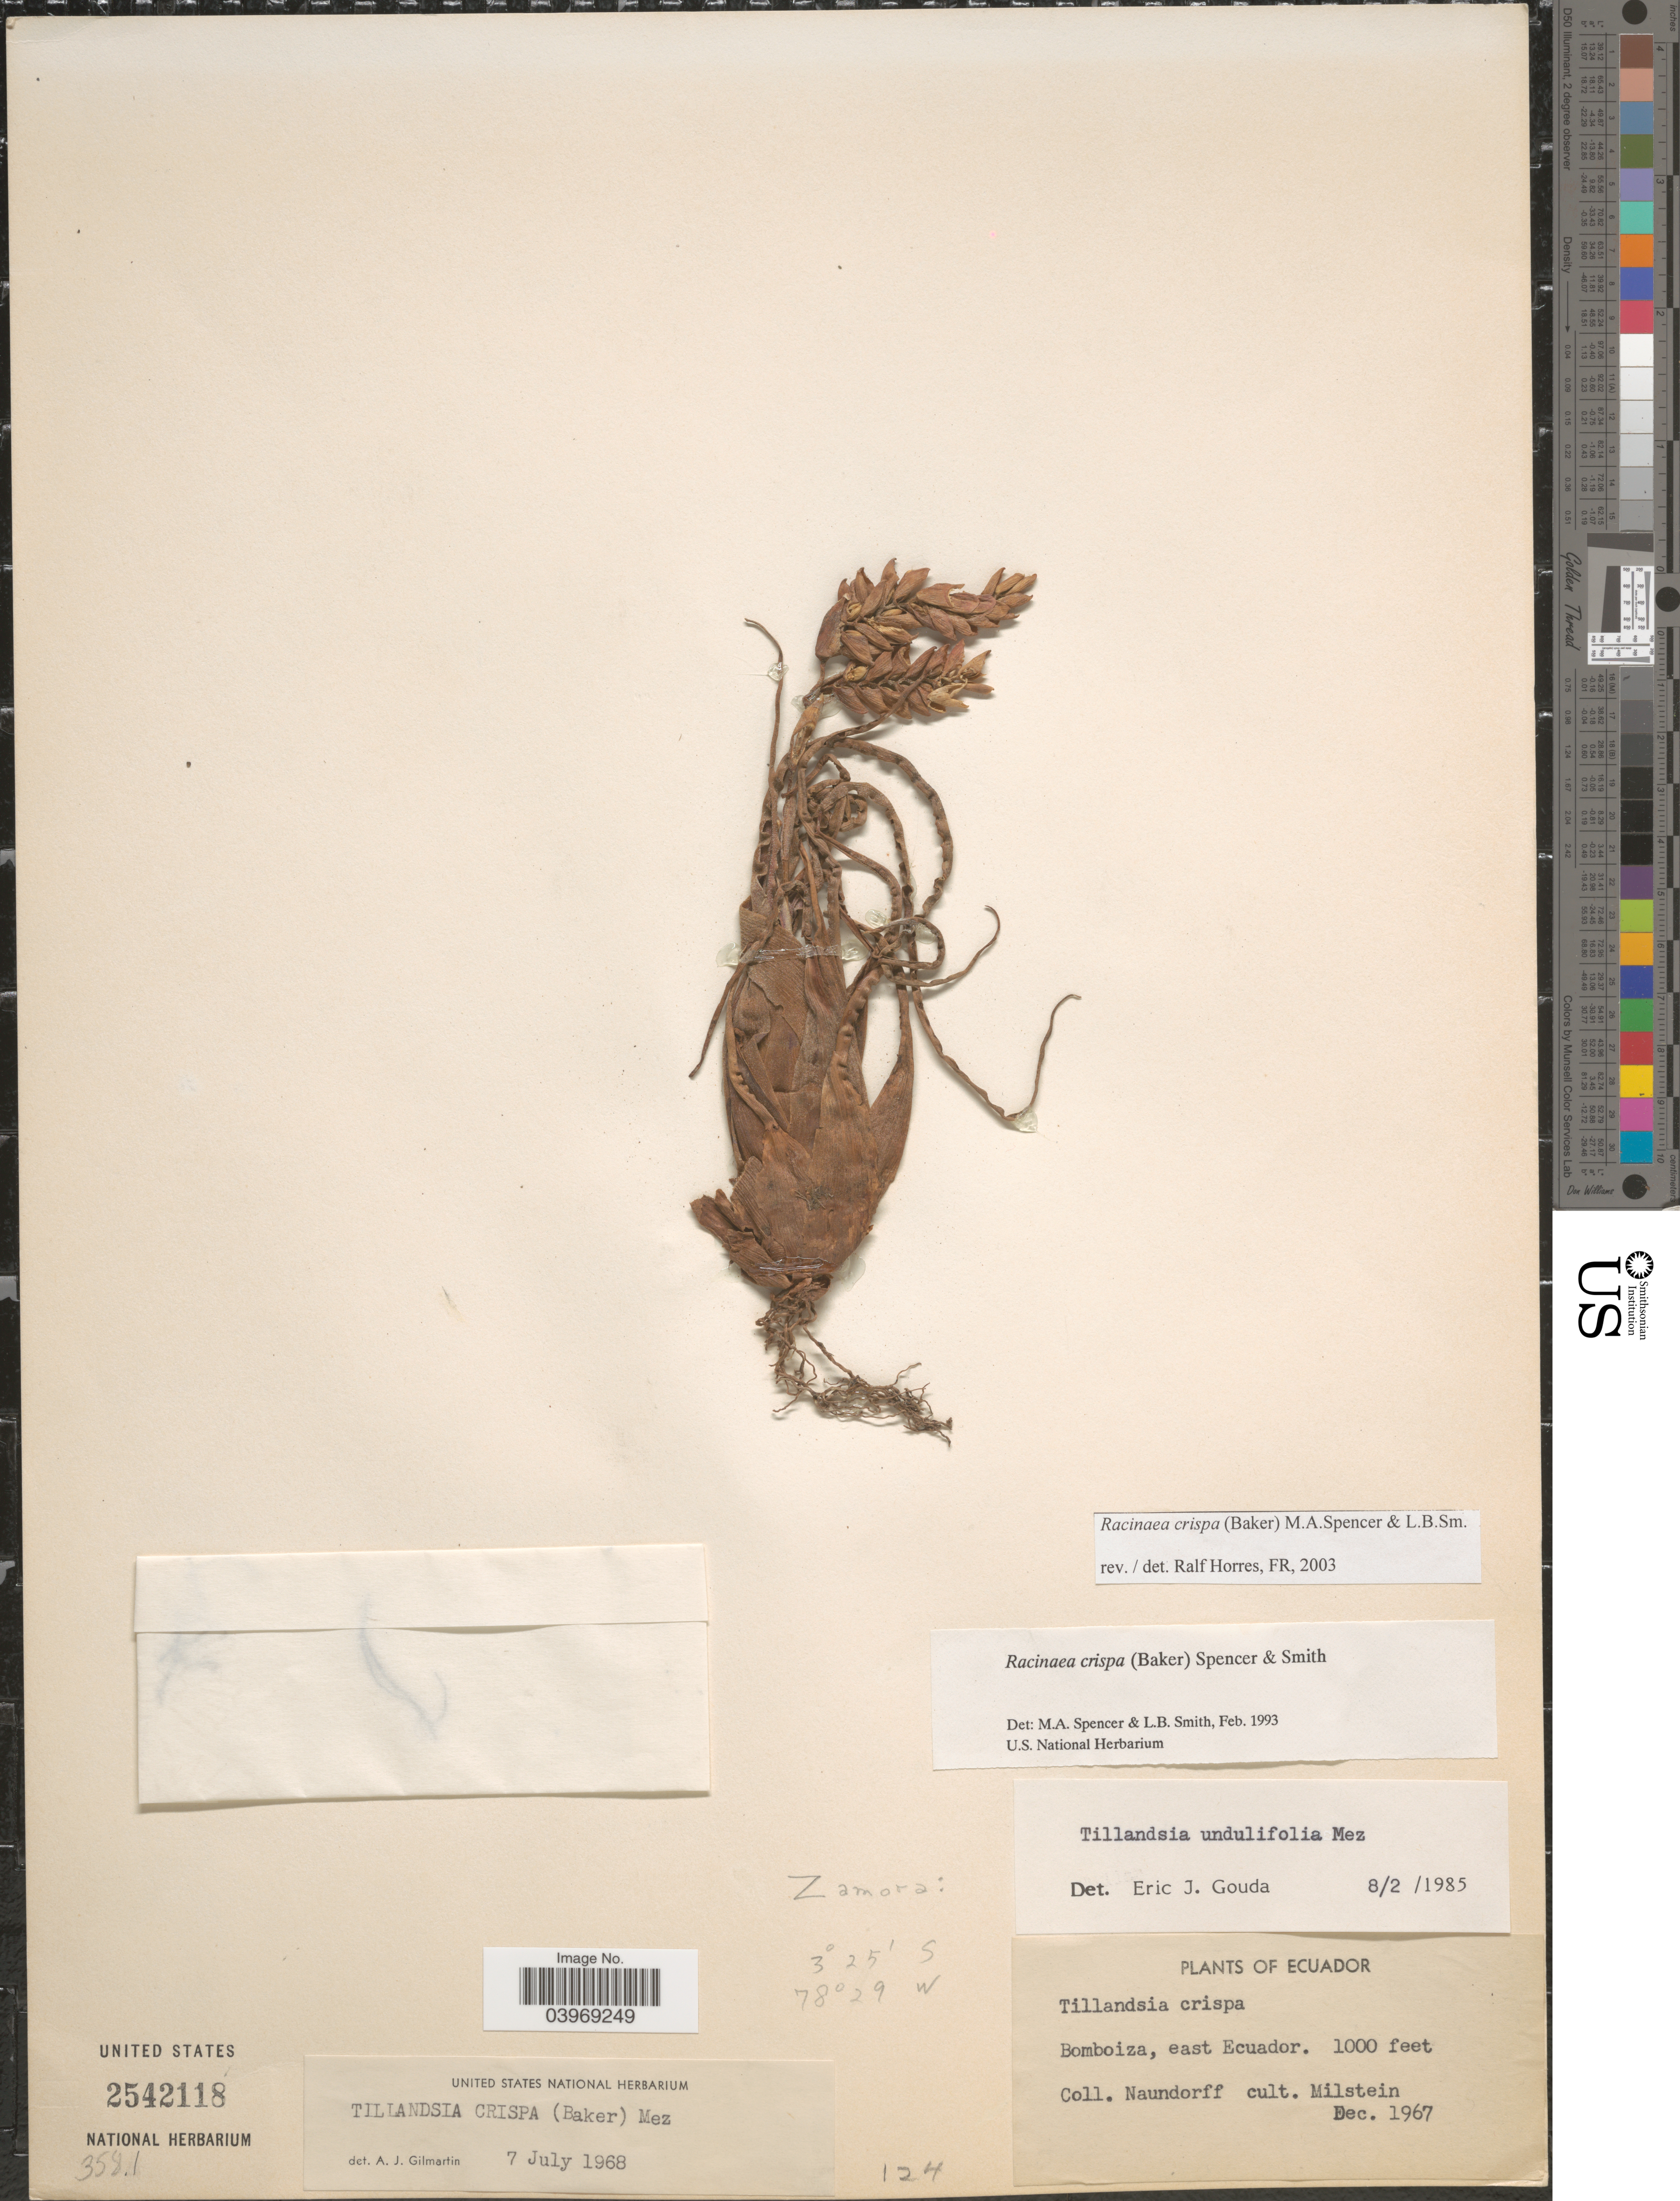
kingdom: Plantae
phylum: Tracheophyta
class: Liliopsida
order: Poales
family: Bromeliaceae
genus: Racinaea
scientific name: Racinaea crispa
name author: (Baker) M.A. Spencer & L.B. Sm.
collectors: Milstein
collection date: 1967-12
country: Ecuador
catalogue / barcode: US 2542118